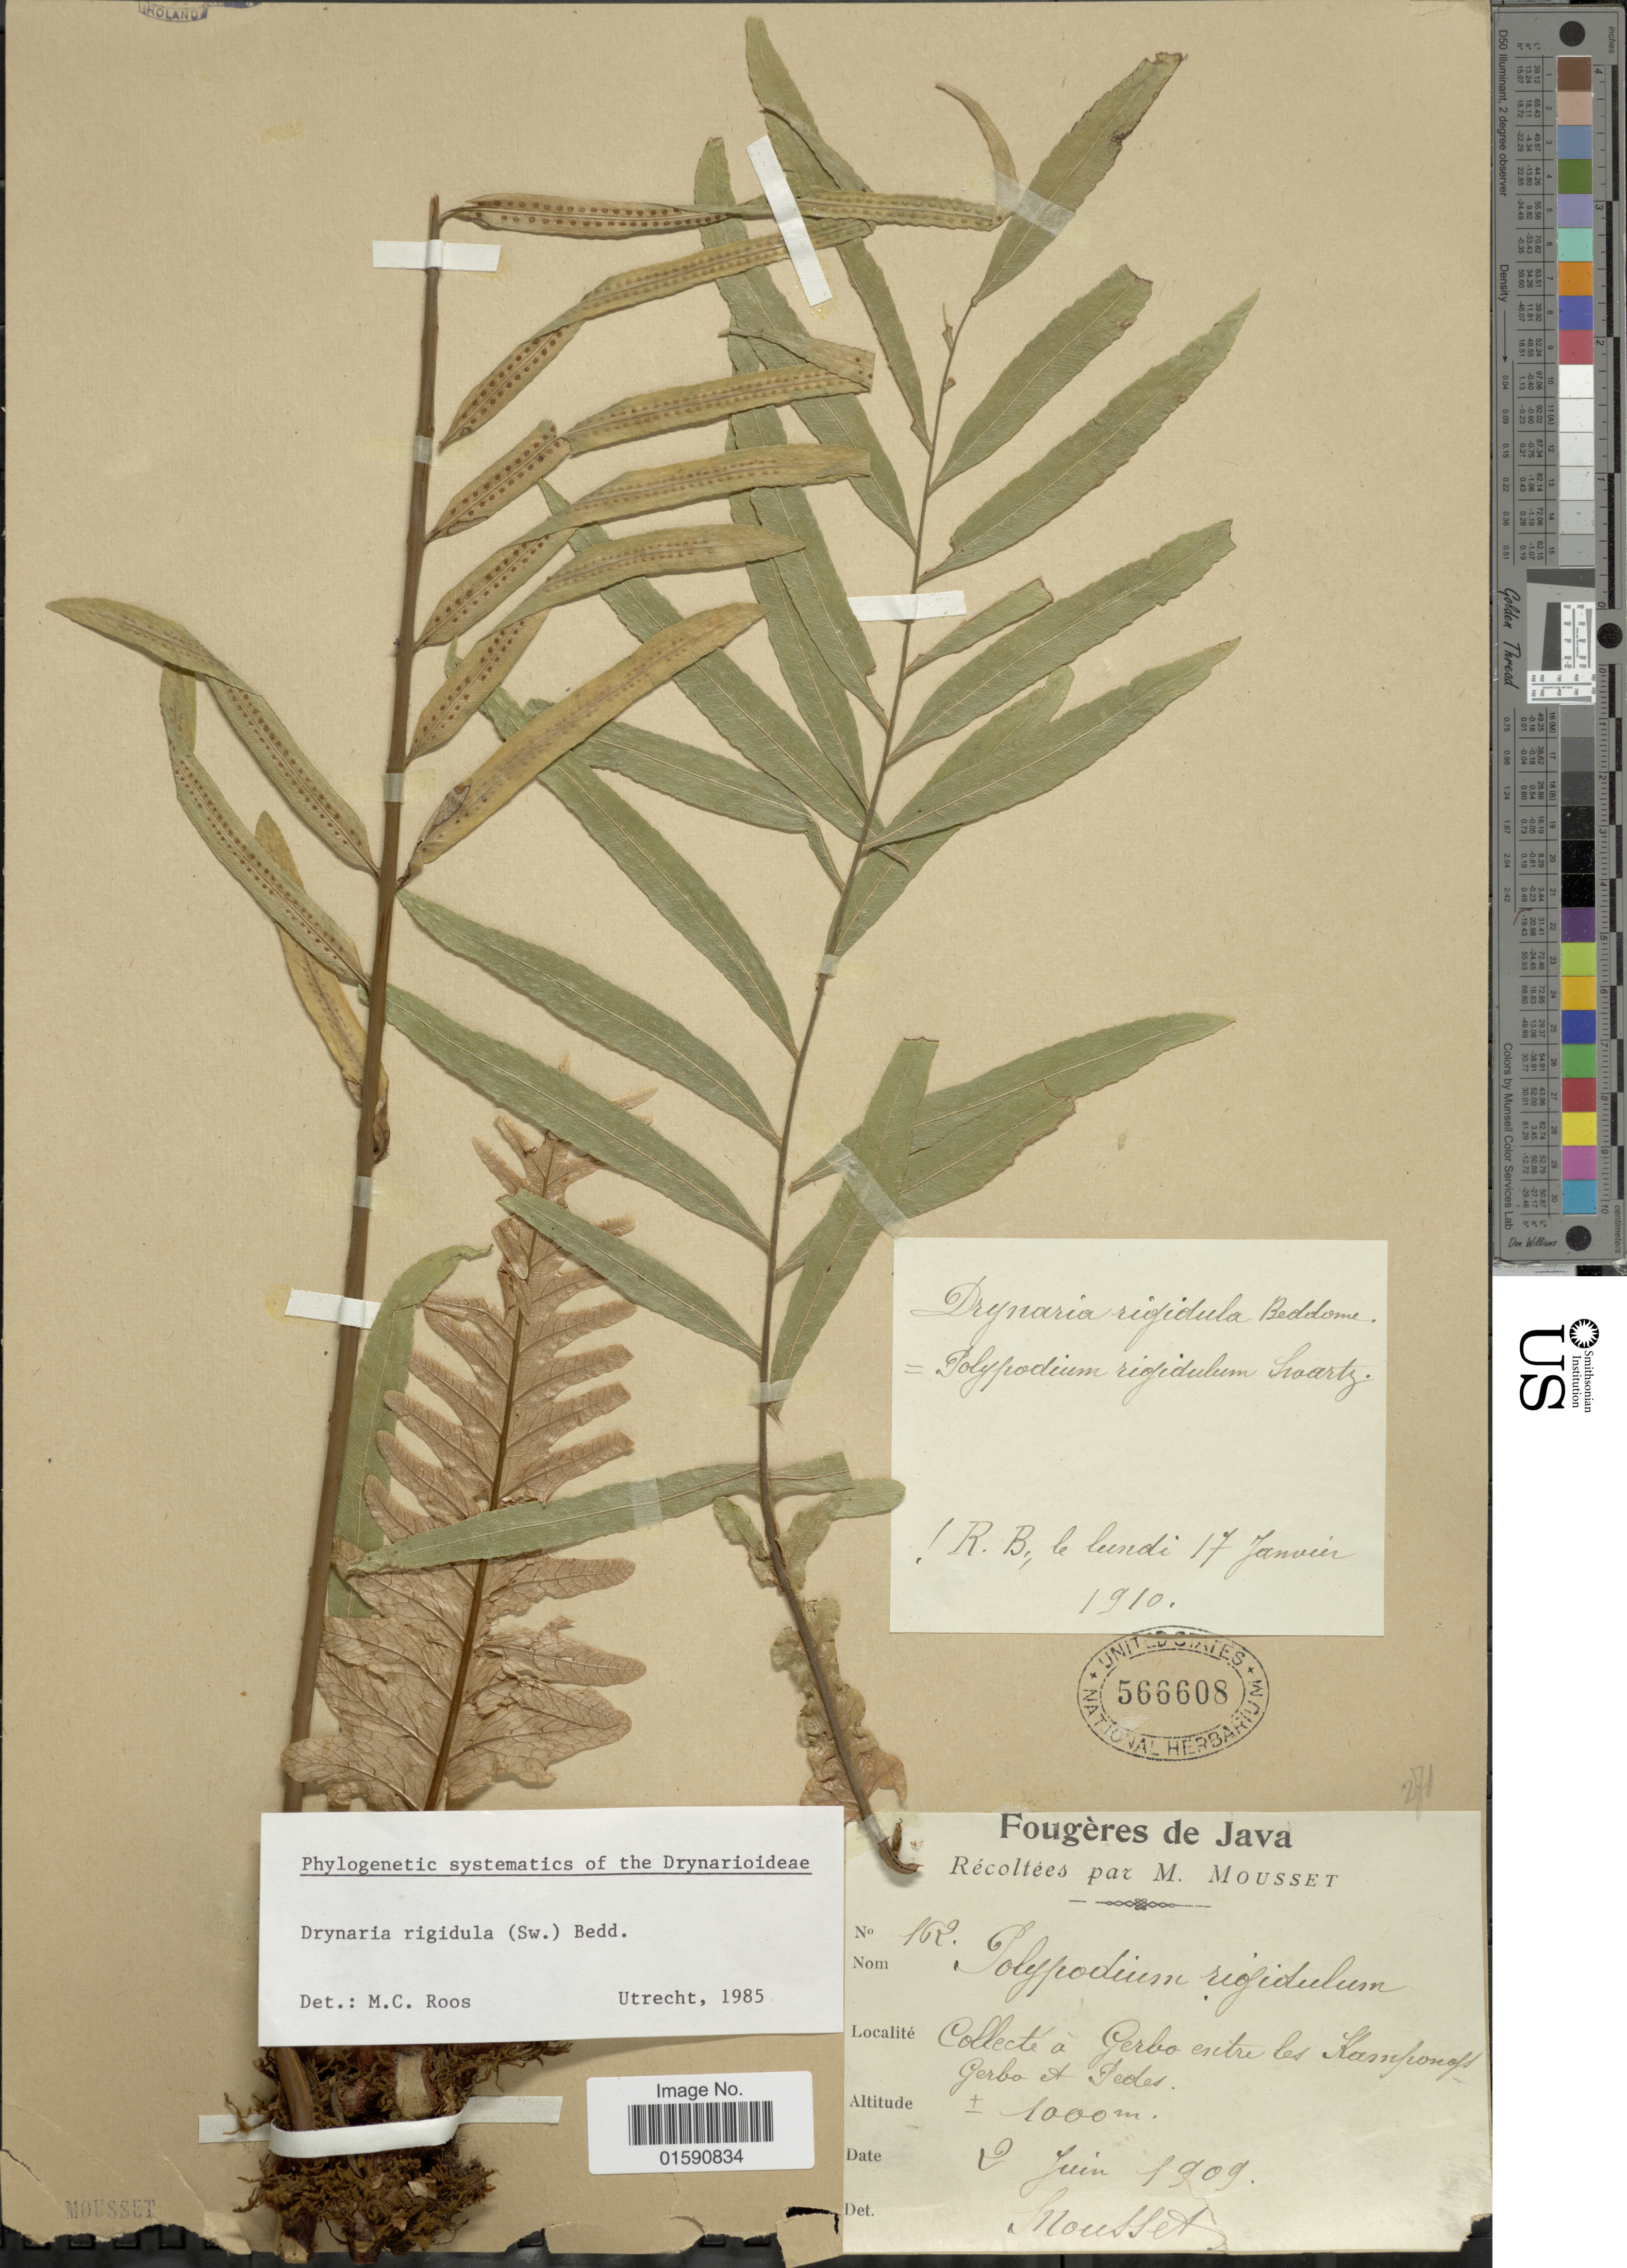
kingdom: Plantae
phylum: Tracheophyta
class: Polypodiopsida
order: Polypodiales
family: Polypodiaceae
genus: Drynaria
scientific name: Drynaria rigidula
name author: (Sw.) Bedd.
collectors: Mousset, --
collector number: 162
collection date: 1909-06-02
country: Indonesia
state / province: Java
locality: Gerbo entre les Kampongs Gerbo et Tebel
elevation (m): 1000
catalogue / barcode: US 566608